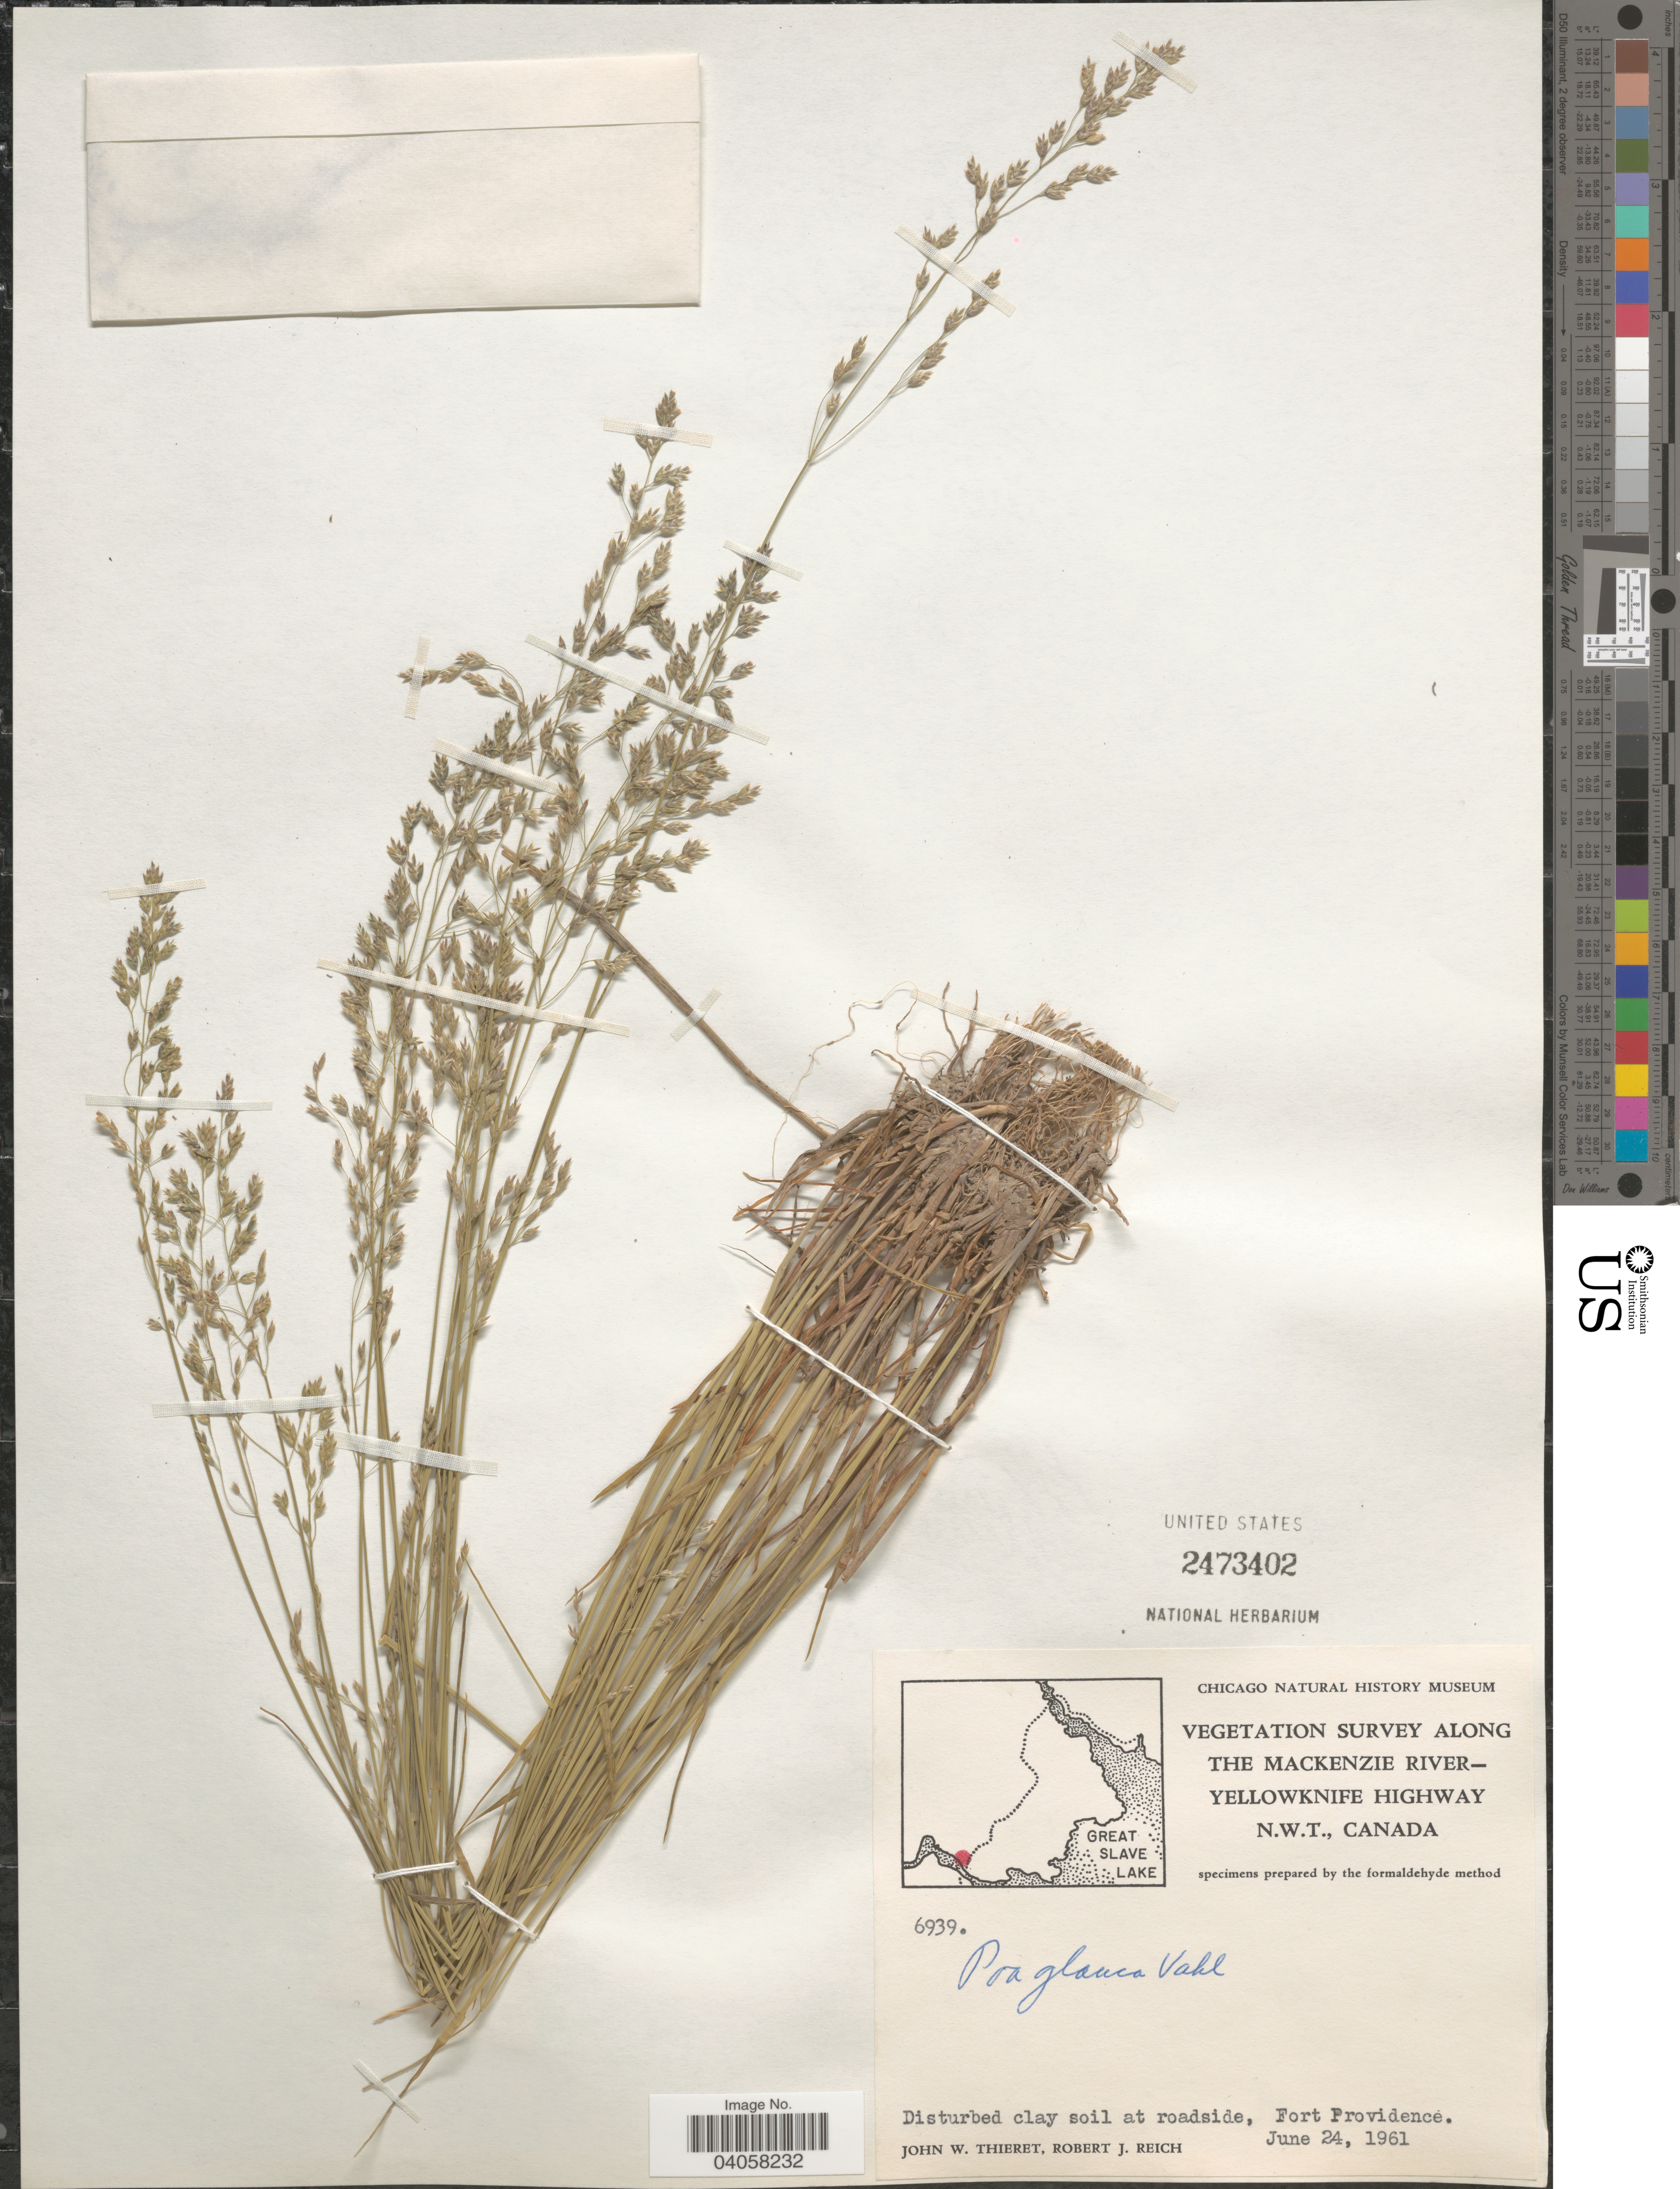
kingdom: Plantae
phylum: Tracheophyta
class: Liliopsida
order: Poales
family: Poaceae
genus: Poa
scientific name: Poa glauca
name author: Vahl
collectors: J. W. Thieret & R. Reich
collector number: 6939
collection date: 1961-06-24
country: Canada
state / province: Northwest Territories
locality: Along the Mackenzie River - Yellowknife Highway. Disturbed clay soil at roadside, Fort Providence.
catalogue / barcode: US 2473402